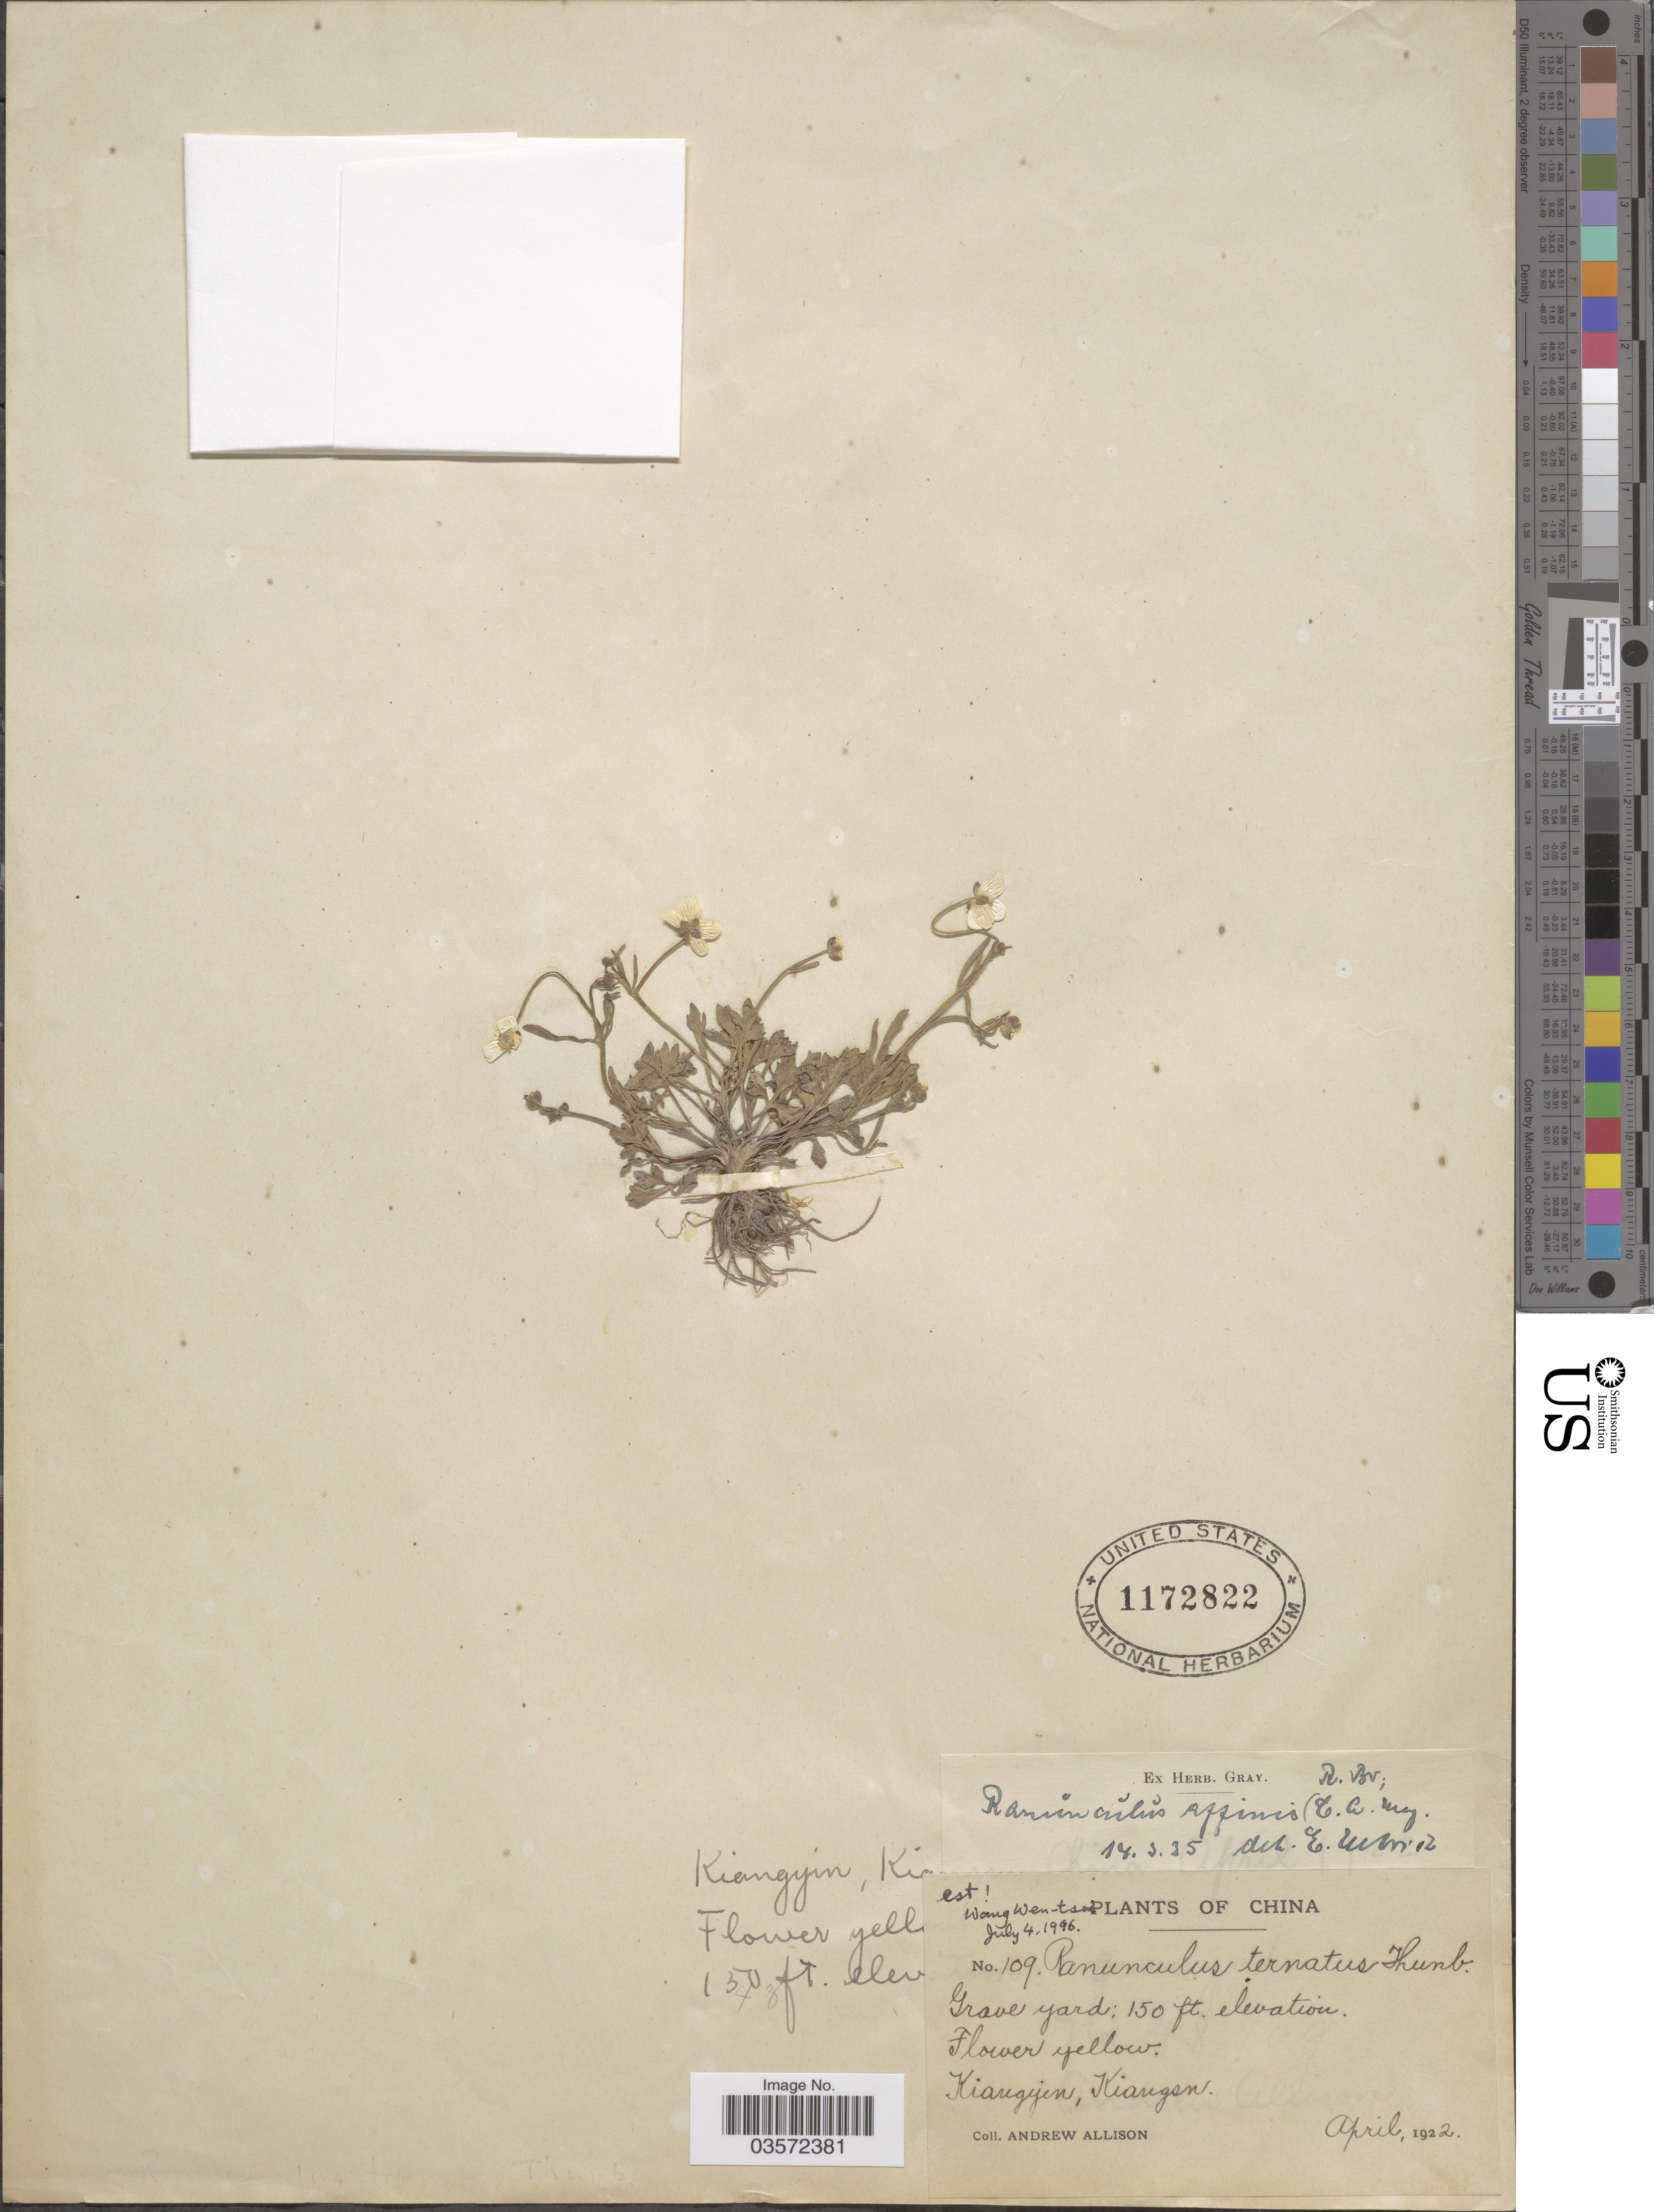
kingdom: Plantae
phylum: Tracheophyta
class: Magnoliopsida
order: Ranunculales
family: Ranunculaceae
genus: Ranunculus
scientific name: Ranunculus affinis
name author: R. Br.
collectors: A. Allison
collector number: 109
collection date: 1922-04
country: China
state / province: Jiangsu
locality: Kiangyin, Kiangsu.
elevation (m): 46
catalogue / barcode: US 1172822